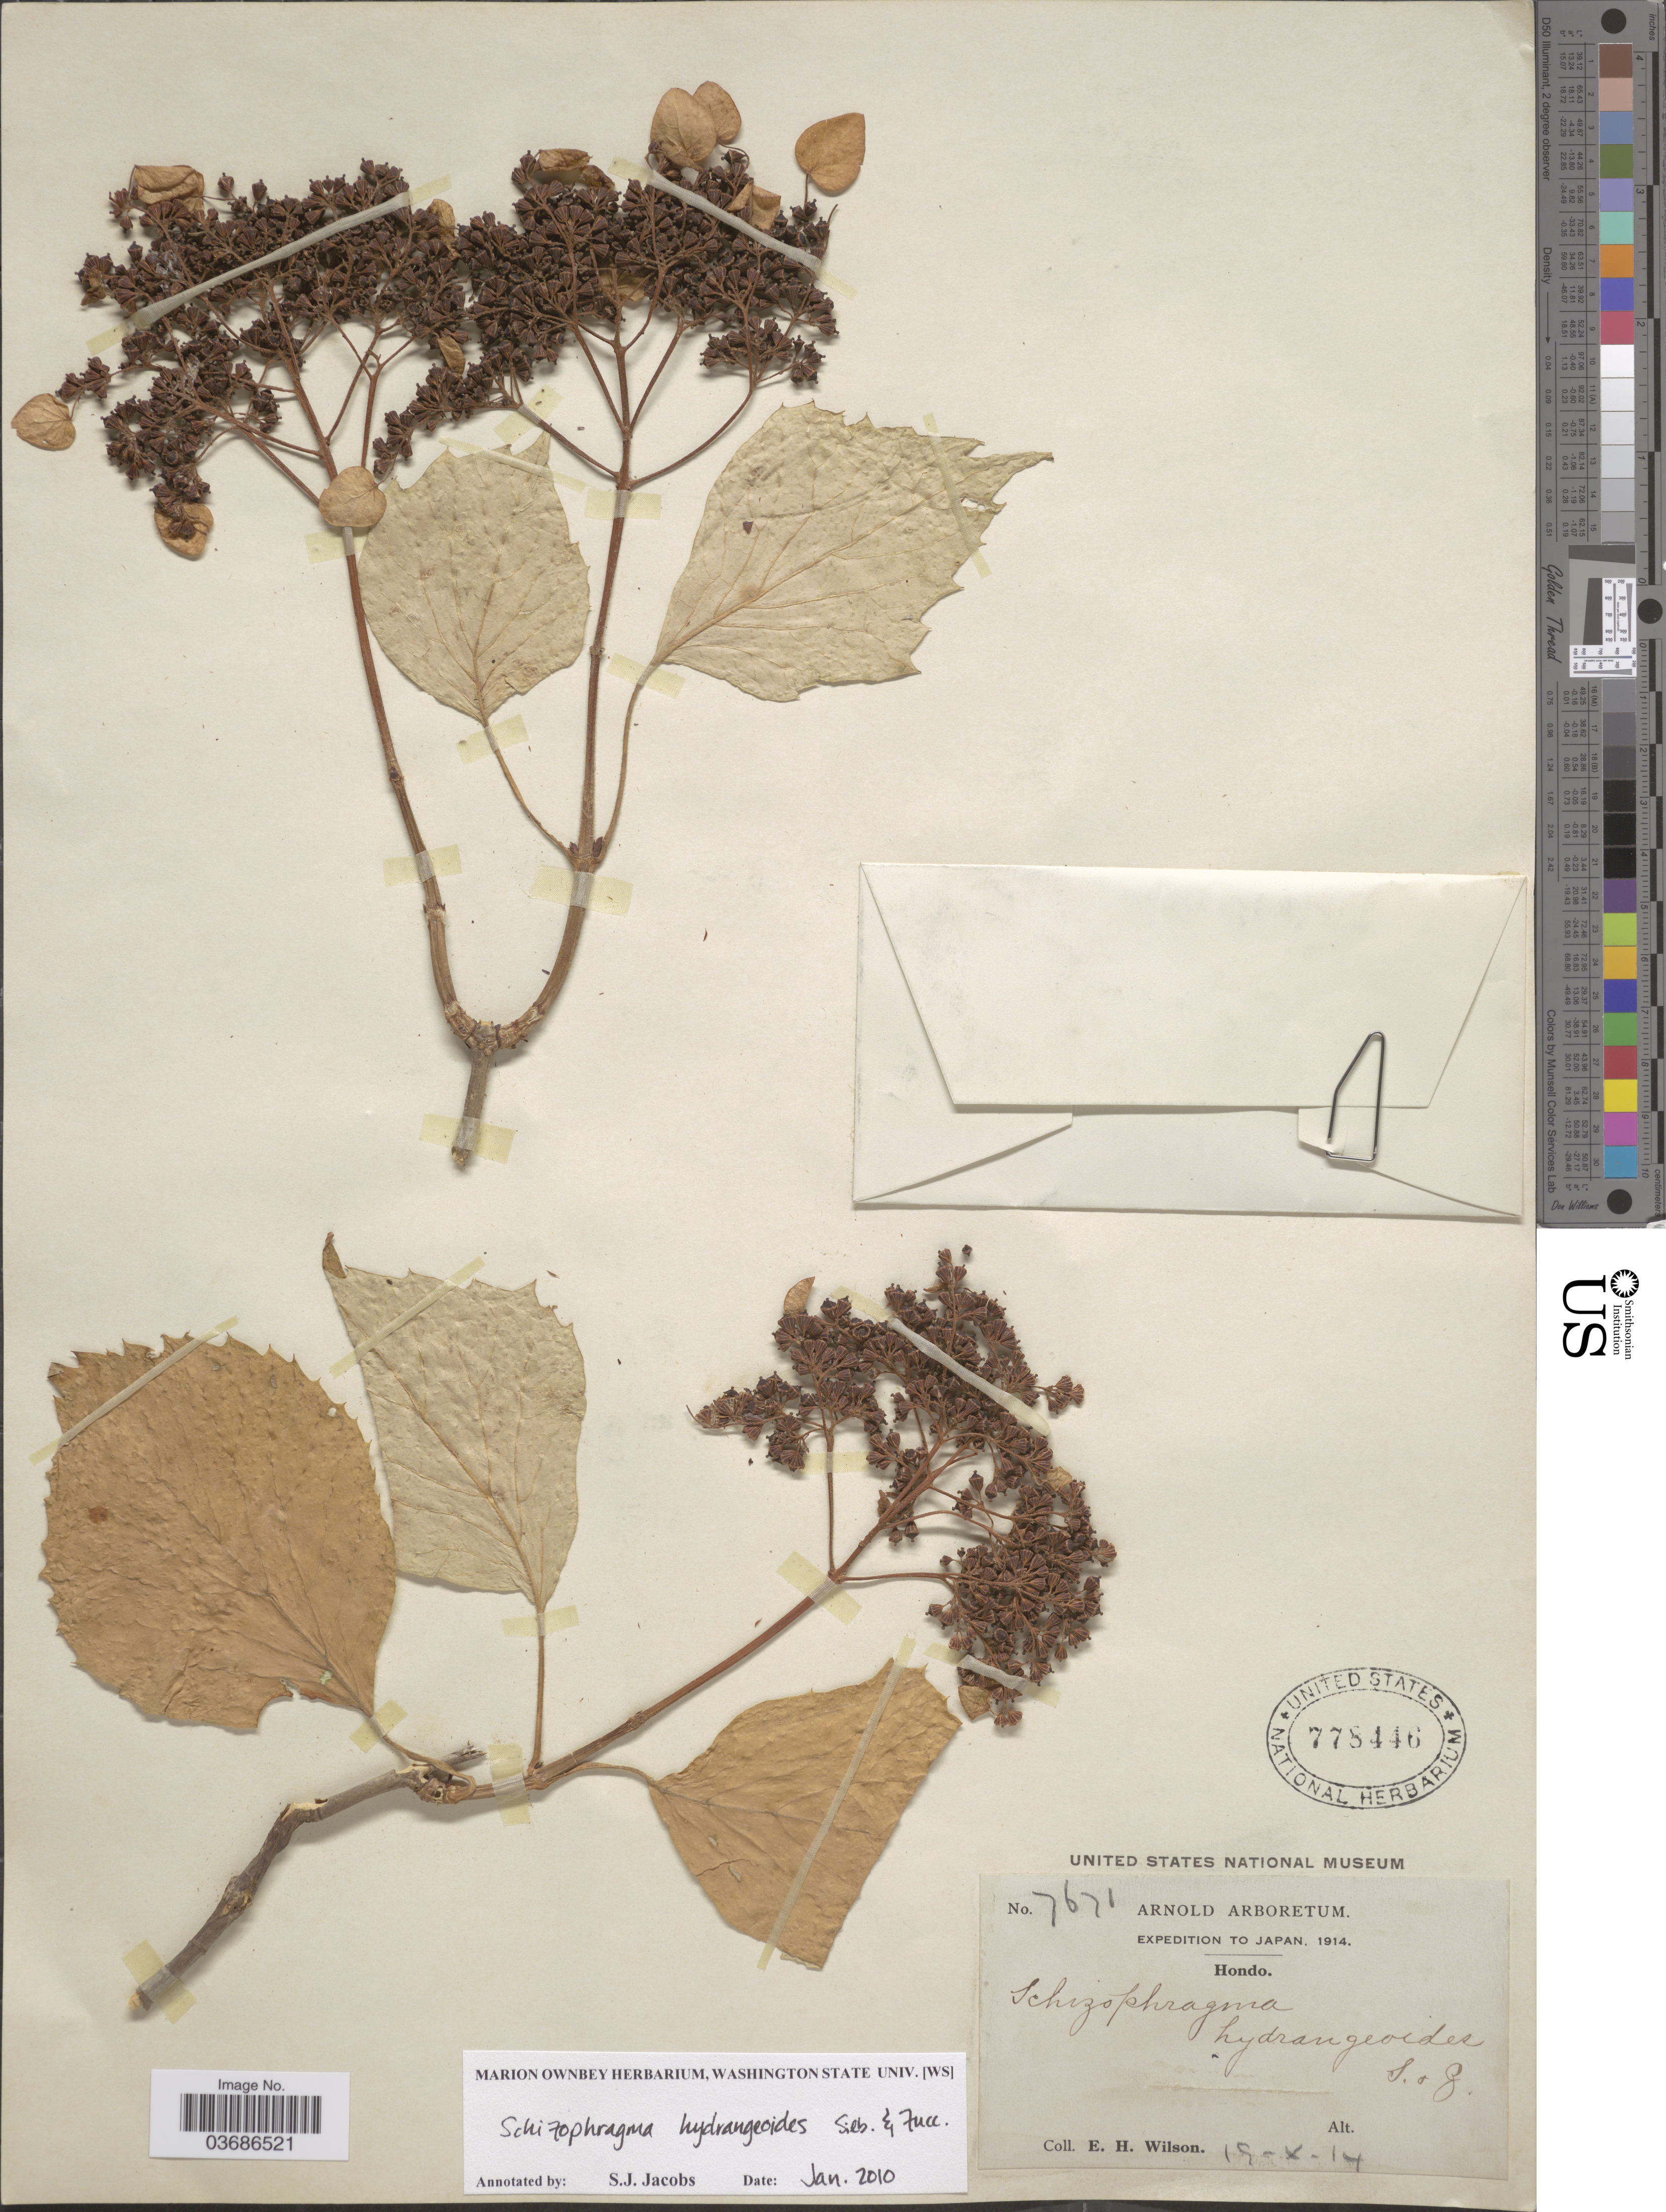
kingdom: Plantae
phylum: Tracheophyta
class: Magnoliopsida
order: Cornales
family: Hydrangeaceae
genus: Hydrangea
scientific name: Hydrangea hydrangeoides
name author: (Siebold & Zucc.) Bernd Schulz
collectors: E. Wilson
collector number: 7671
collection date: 1914-10-19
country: Japan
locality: Expedition to Japan, 1914. Hondo.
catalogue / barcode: US 778446